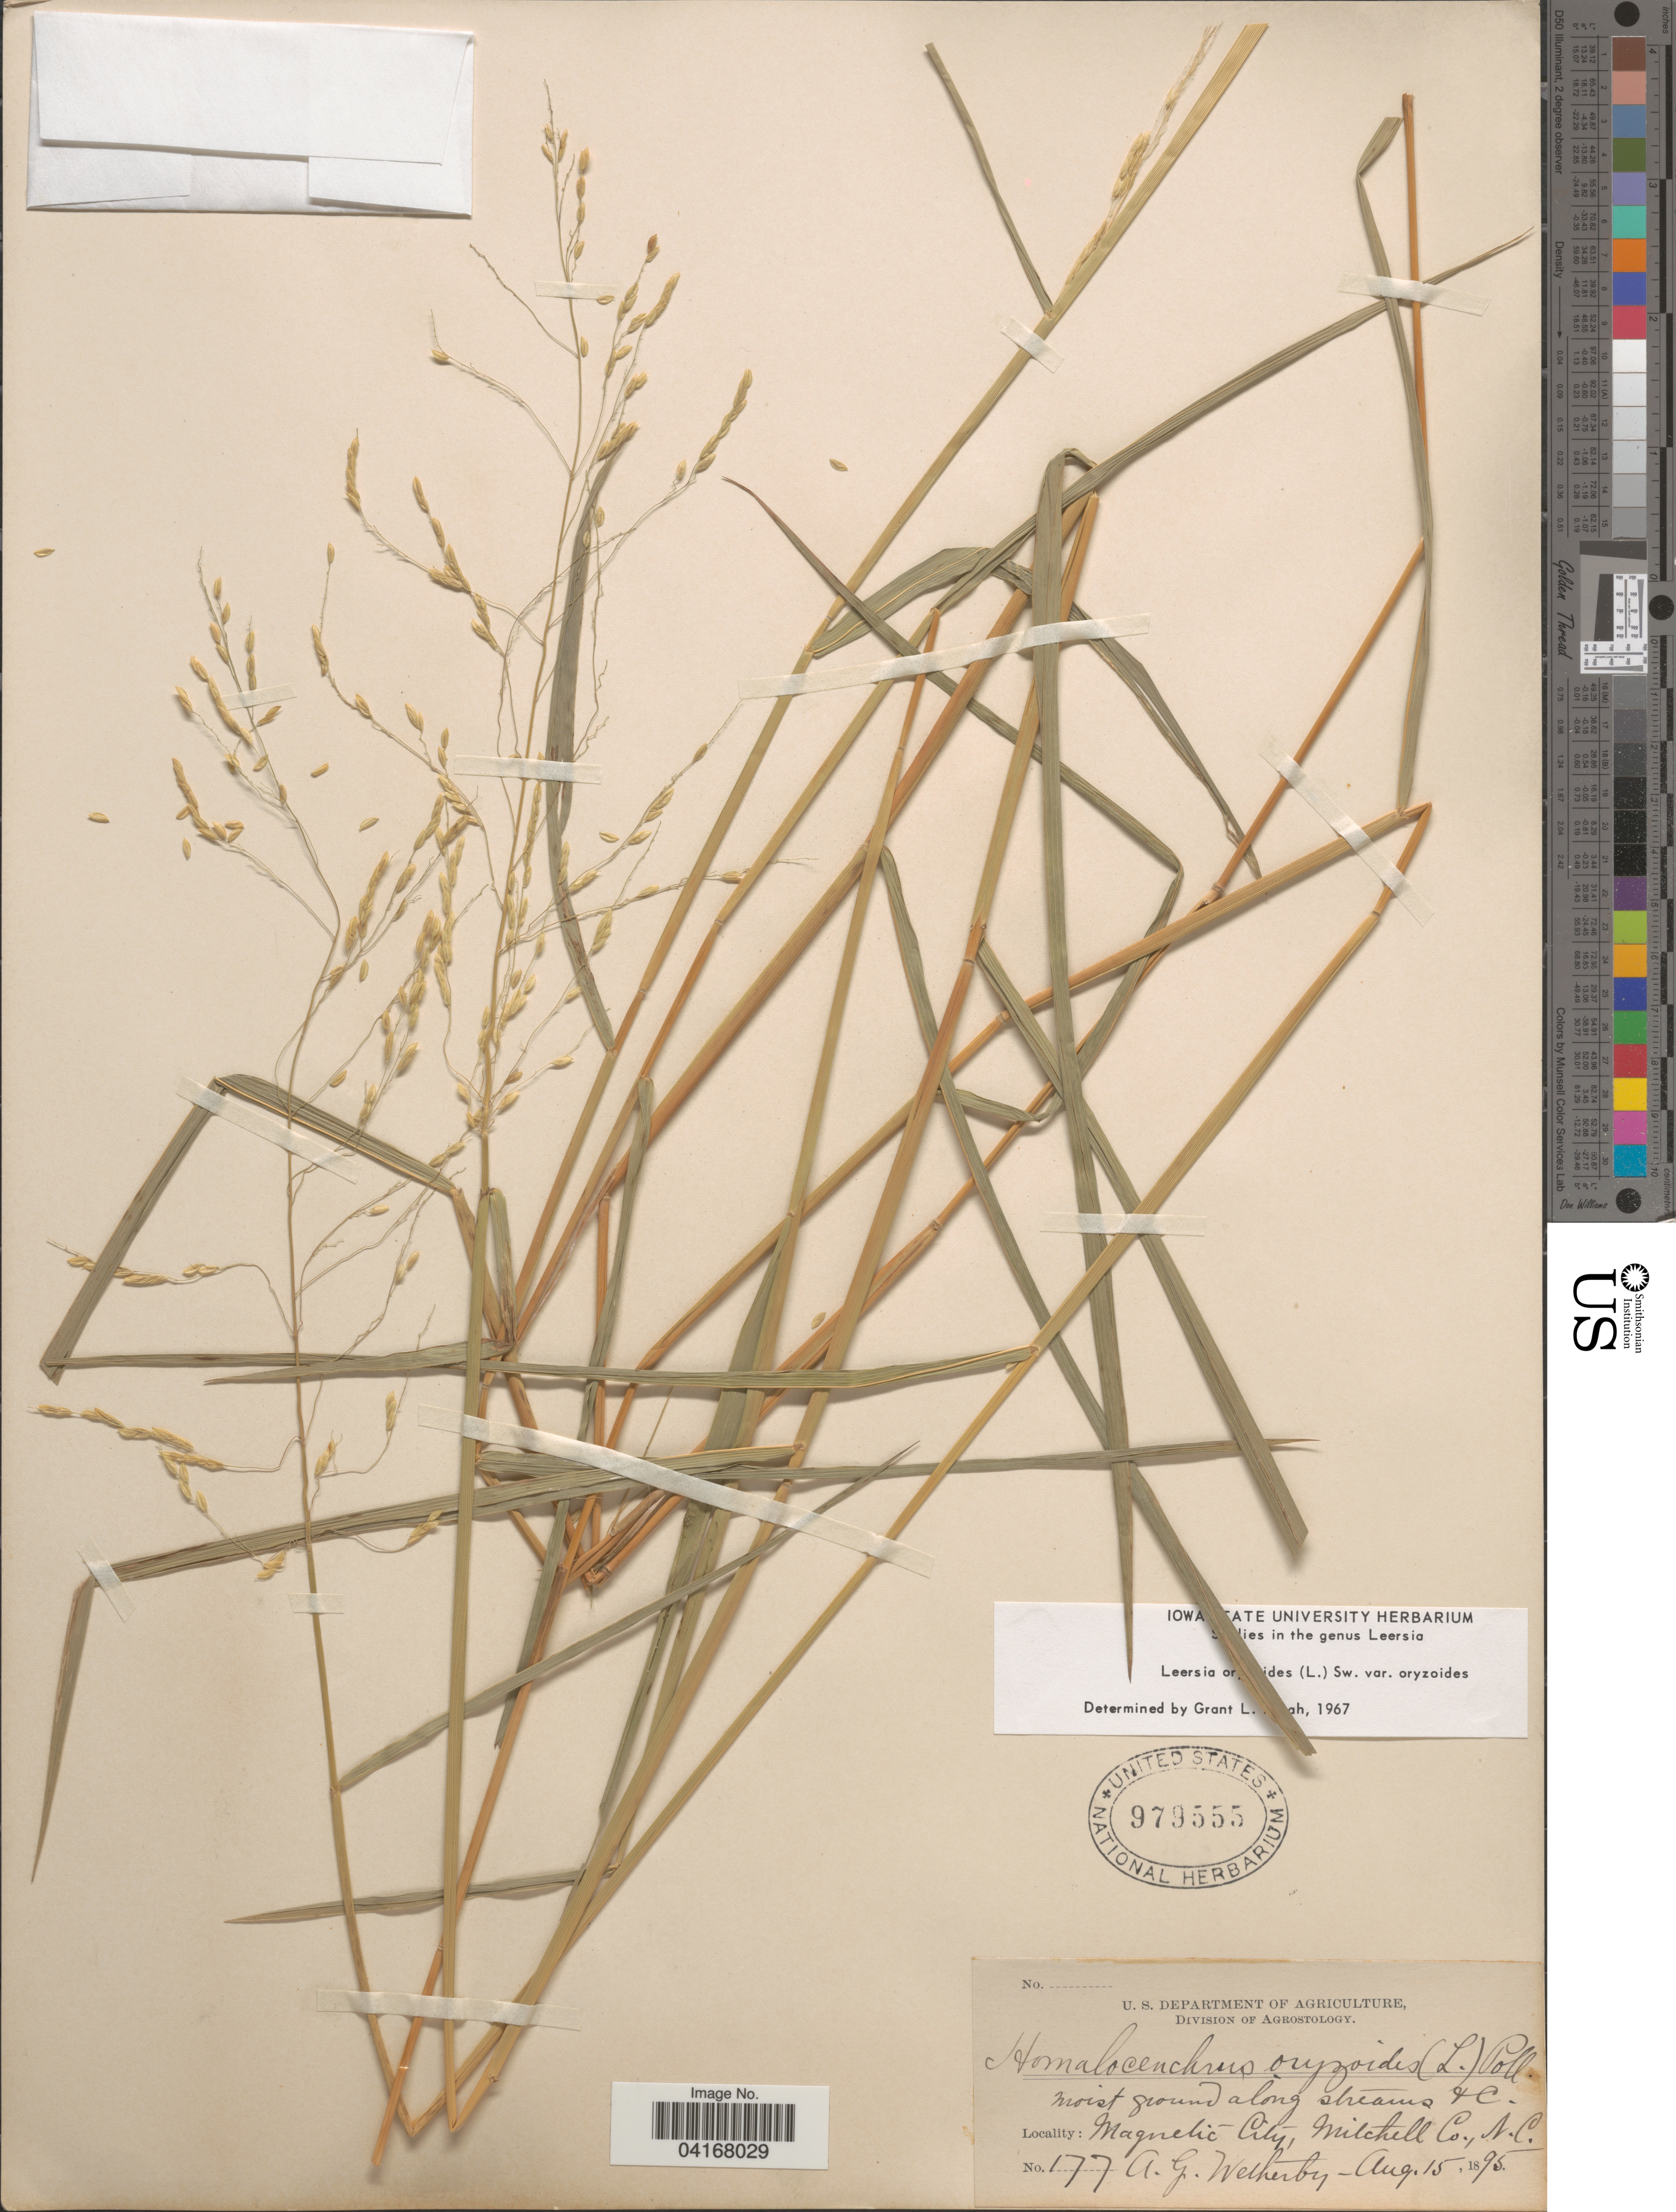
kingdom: Plantae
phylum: Tracheophyta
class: Liliopsida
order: Poales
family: Poaceae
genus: Leersia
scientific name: Leersia oryzoides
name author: (L.) Sw.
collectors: A. Wetherby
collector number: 177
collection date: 1895-08-15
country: United States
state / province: North Carolina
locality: Magnetic City, Mitchell Co.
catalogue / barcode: US 979555